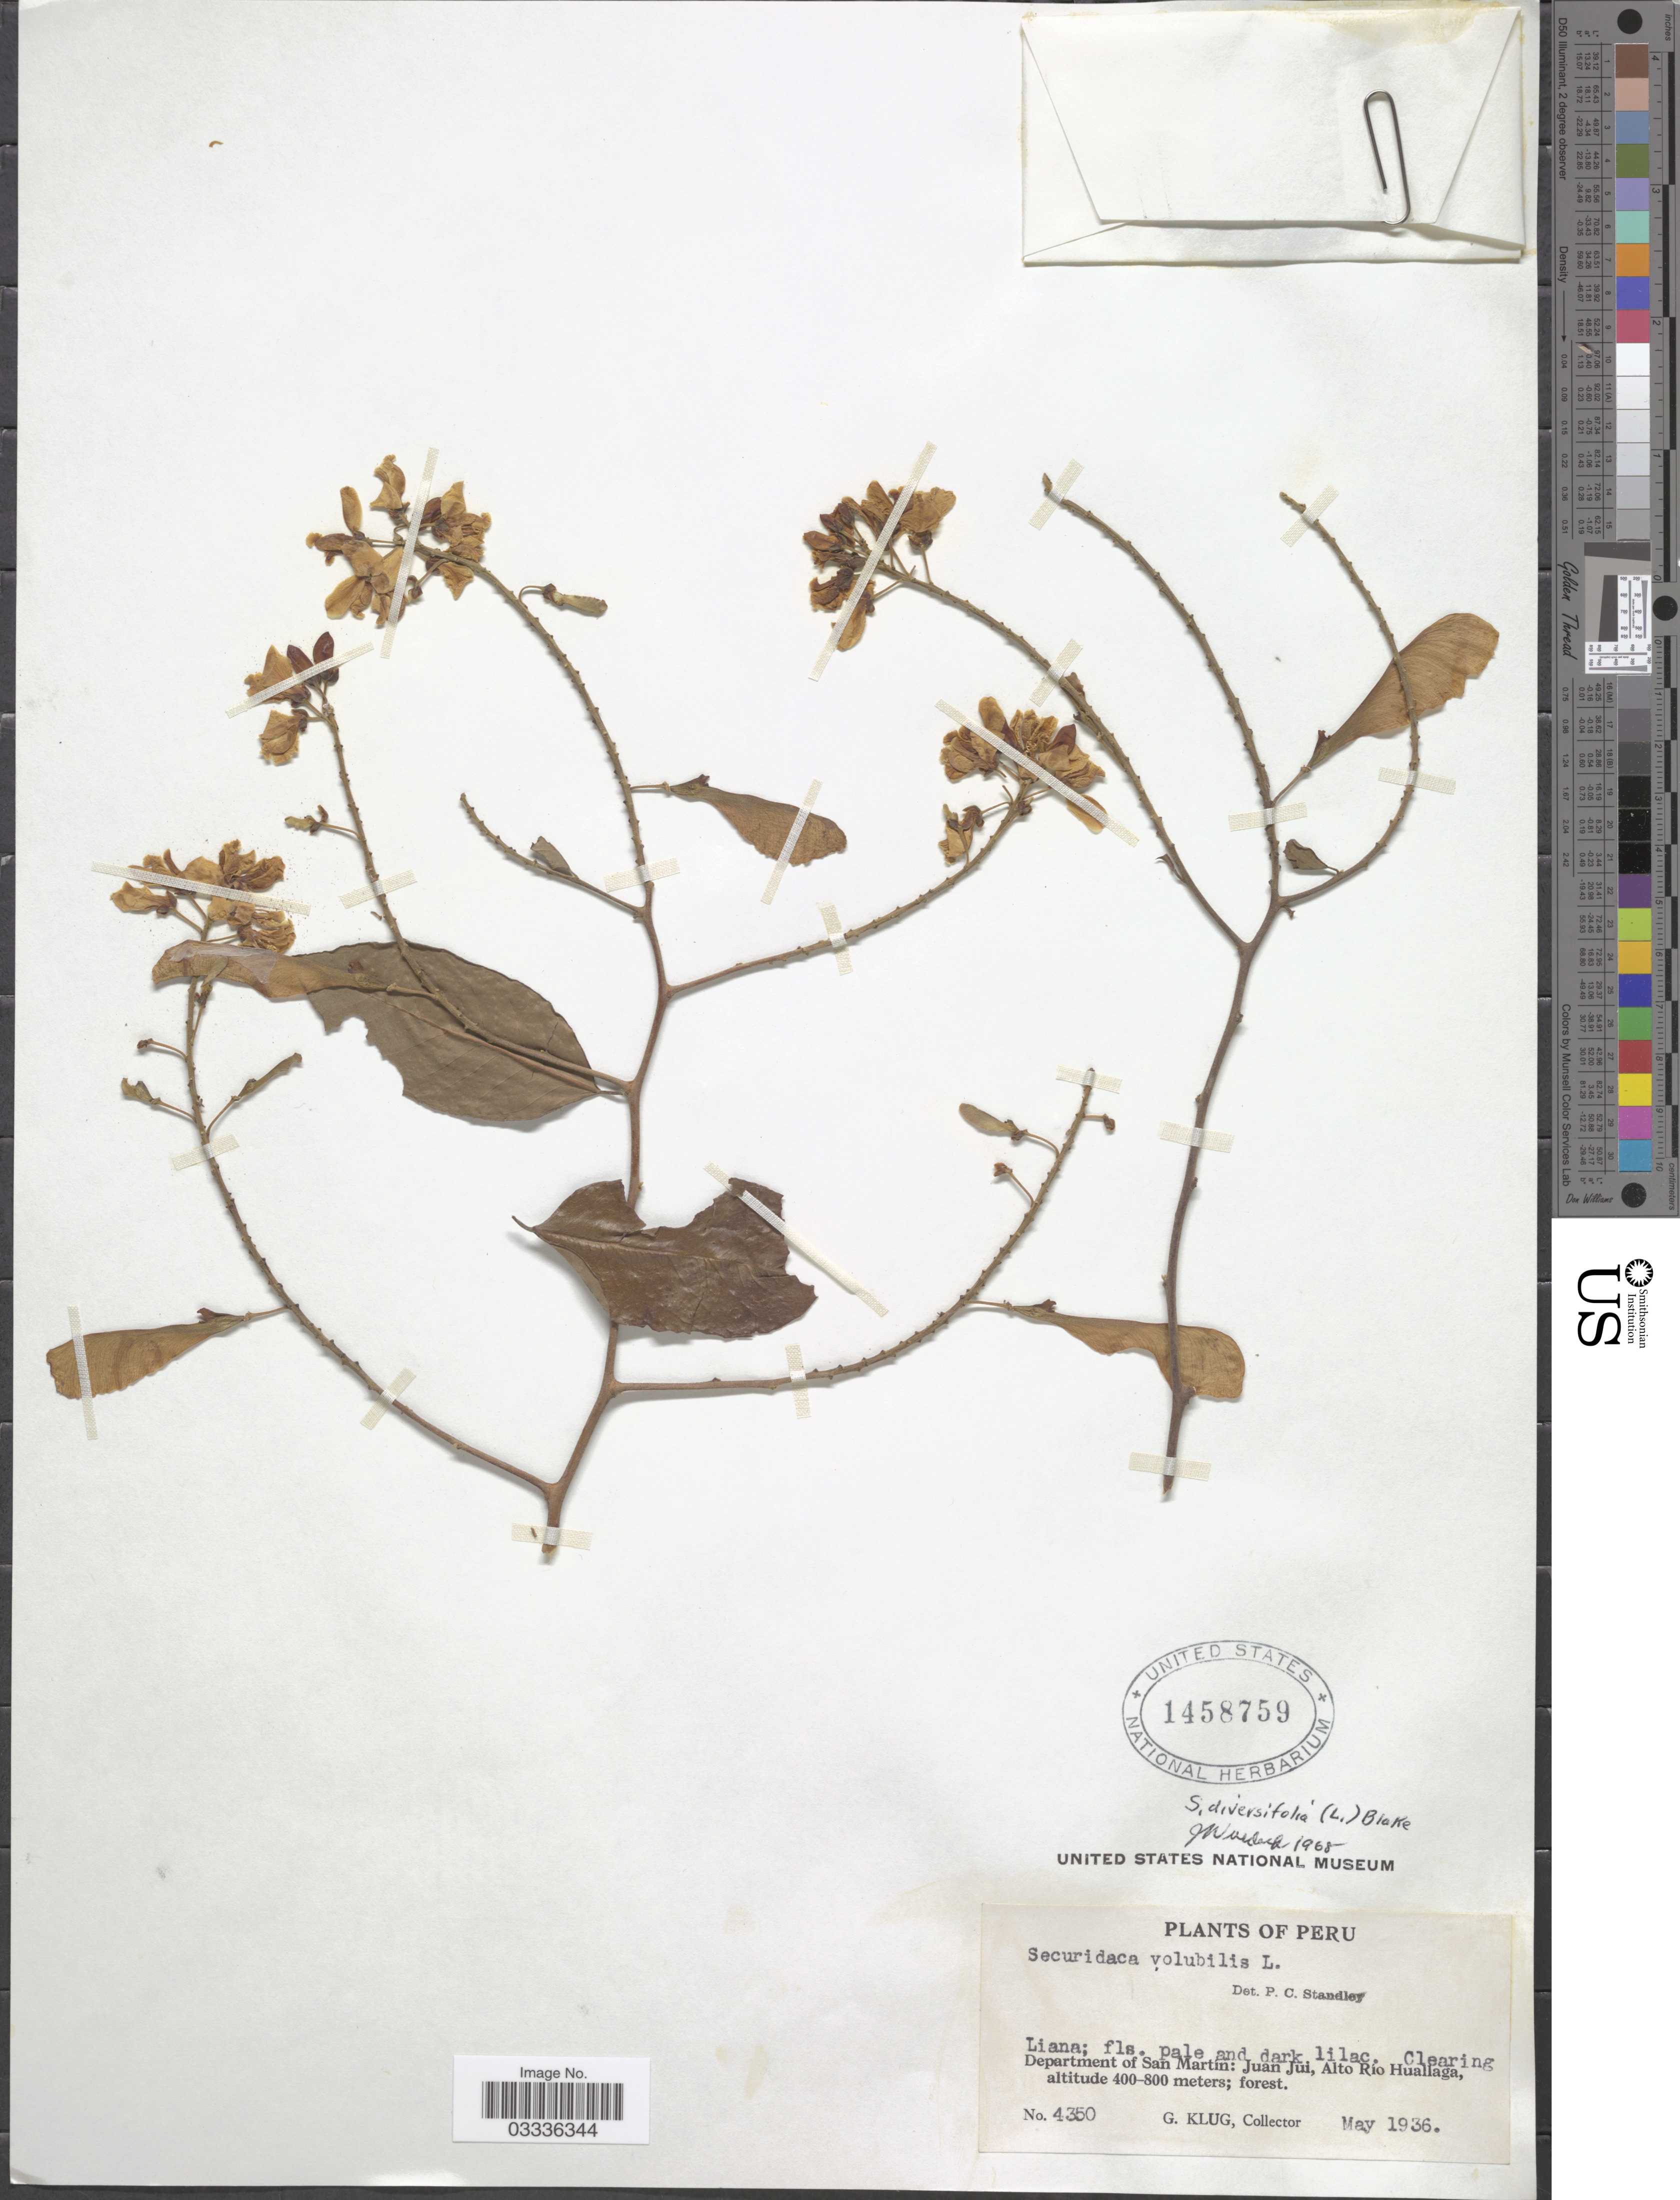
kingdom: Plantae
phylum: Tracheophyta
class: Magnoliopsida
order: Fabales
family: Polygalaceae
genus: Securidaca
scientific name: Securidaca coriacea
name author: Bonpl. ex Steud.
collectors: G. Klug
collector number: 4350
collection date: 1936-05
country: Peru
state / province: San Martín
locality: Department of San Martin: Juan Jui, Alto Río Huallaga.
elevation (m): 400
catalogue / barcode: US 1458759